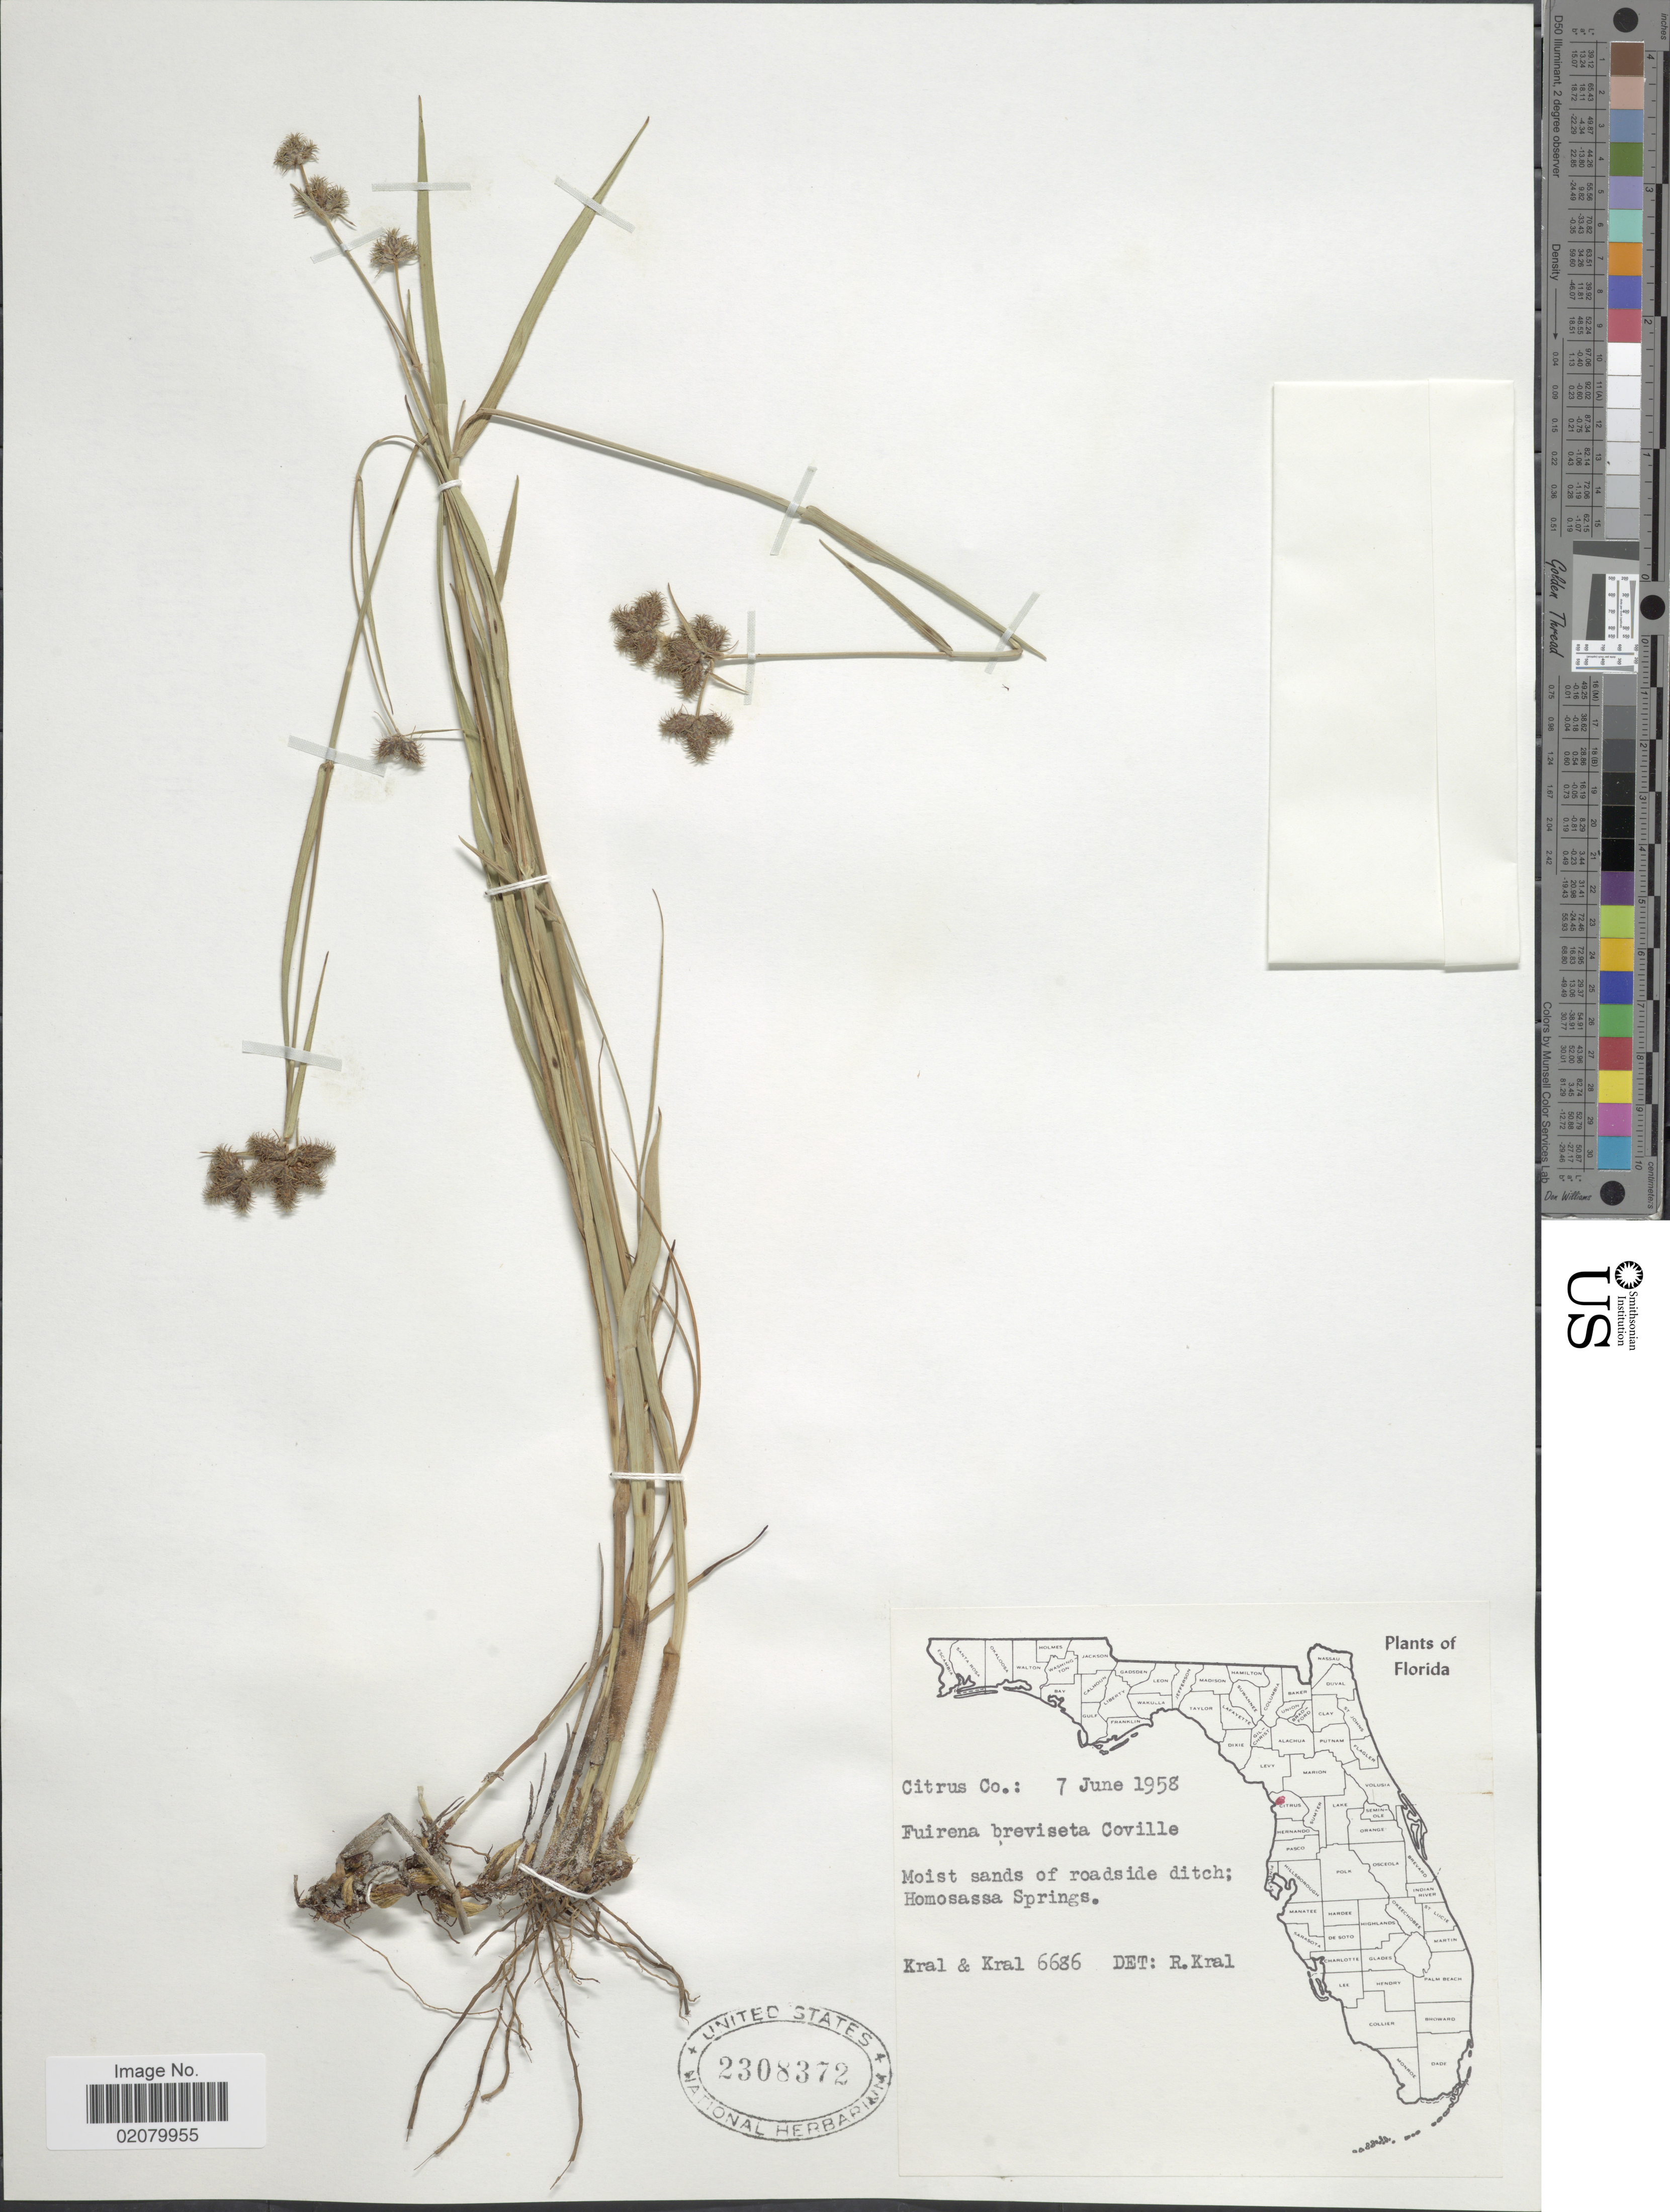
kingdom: Plantae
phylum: Tracheophyta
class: Liliopsida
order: Poales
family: Cyperaceae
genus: Fuirena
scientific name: Fuirena squarrosa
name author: Michx.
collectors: -- Kral & -- Kral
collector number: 6686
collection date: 1958-06-07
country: United States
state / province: Florida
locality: Citrus Co., Moist samds of roadside ditch; Homosassa Springs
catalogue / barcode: US 2308372